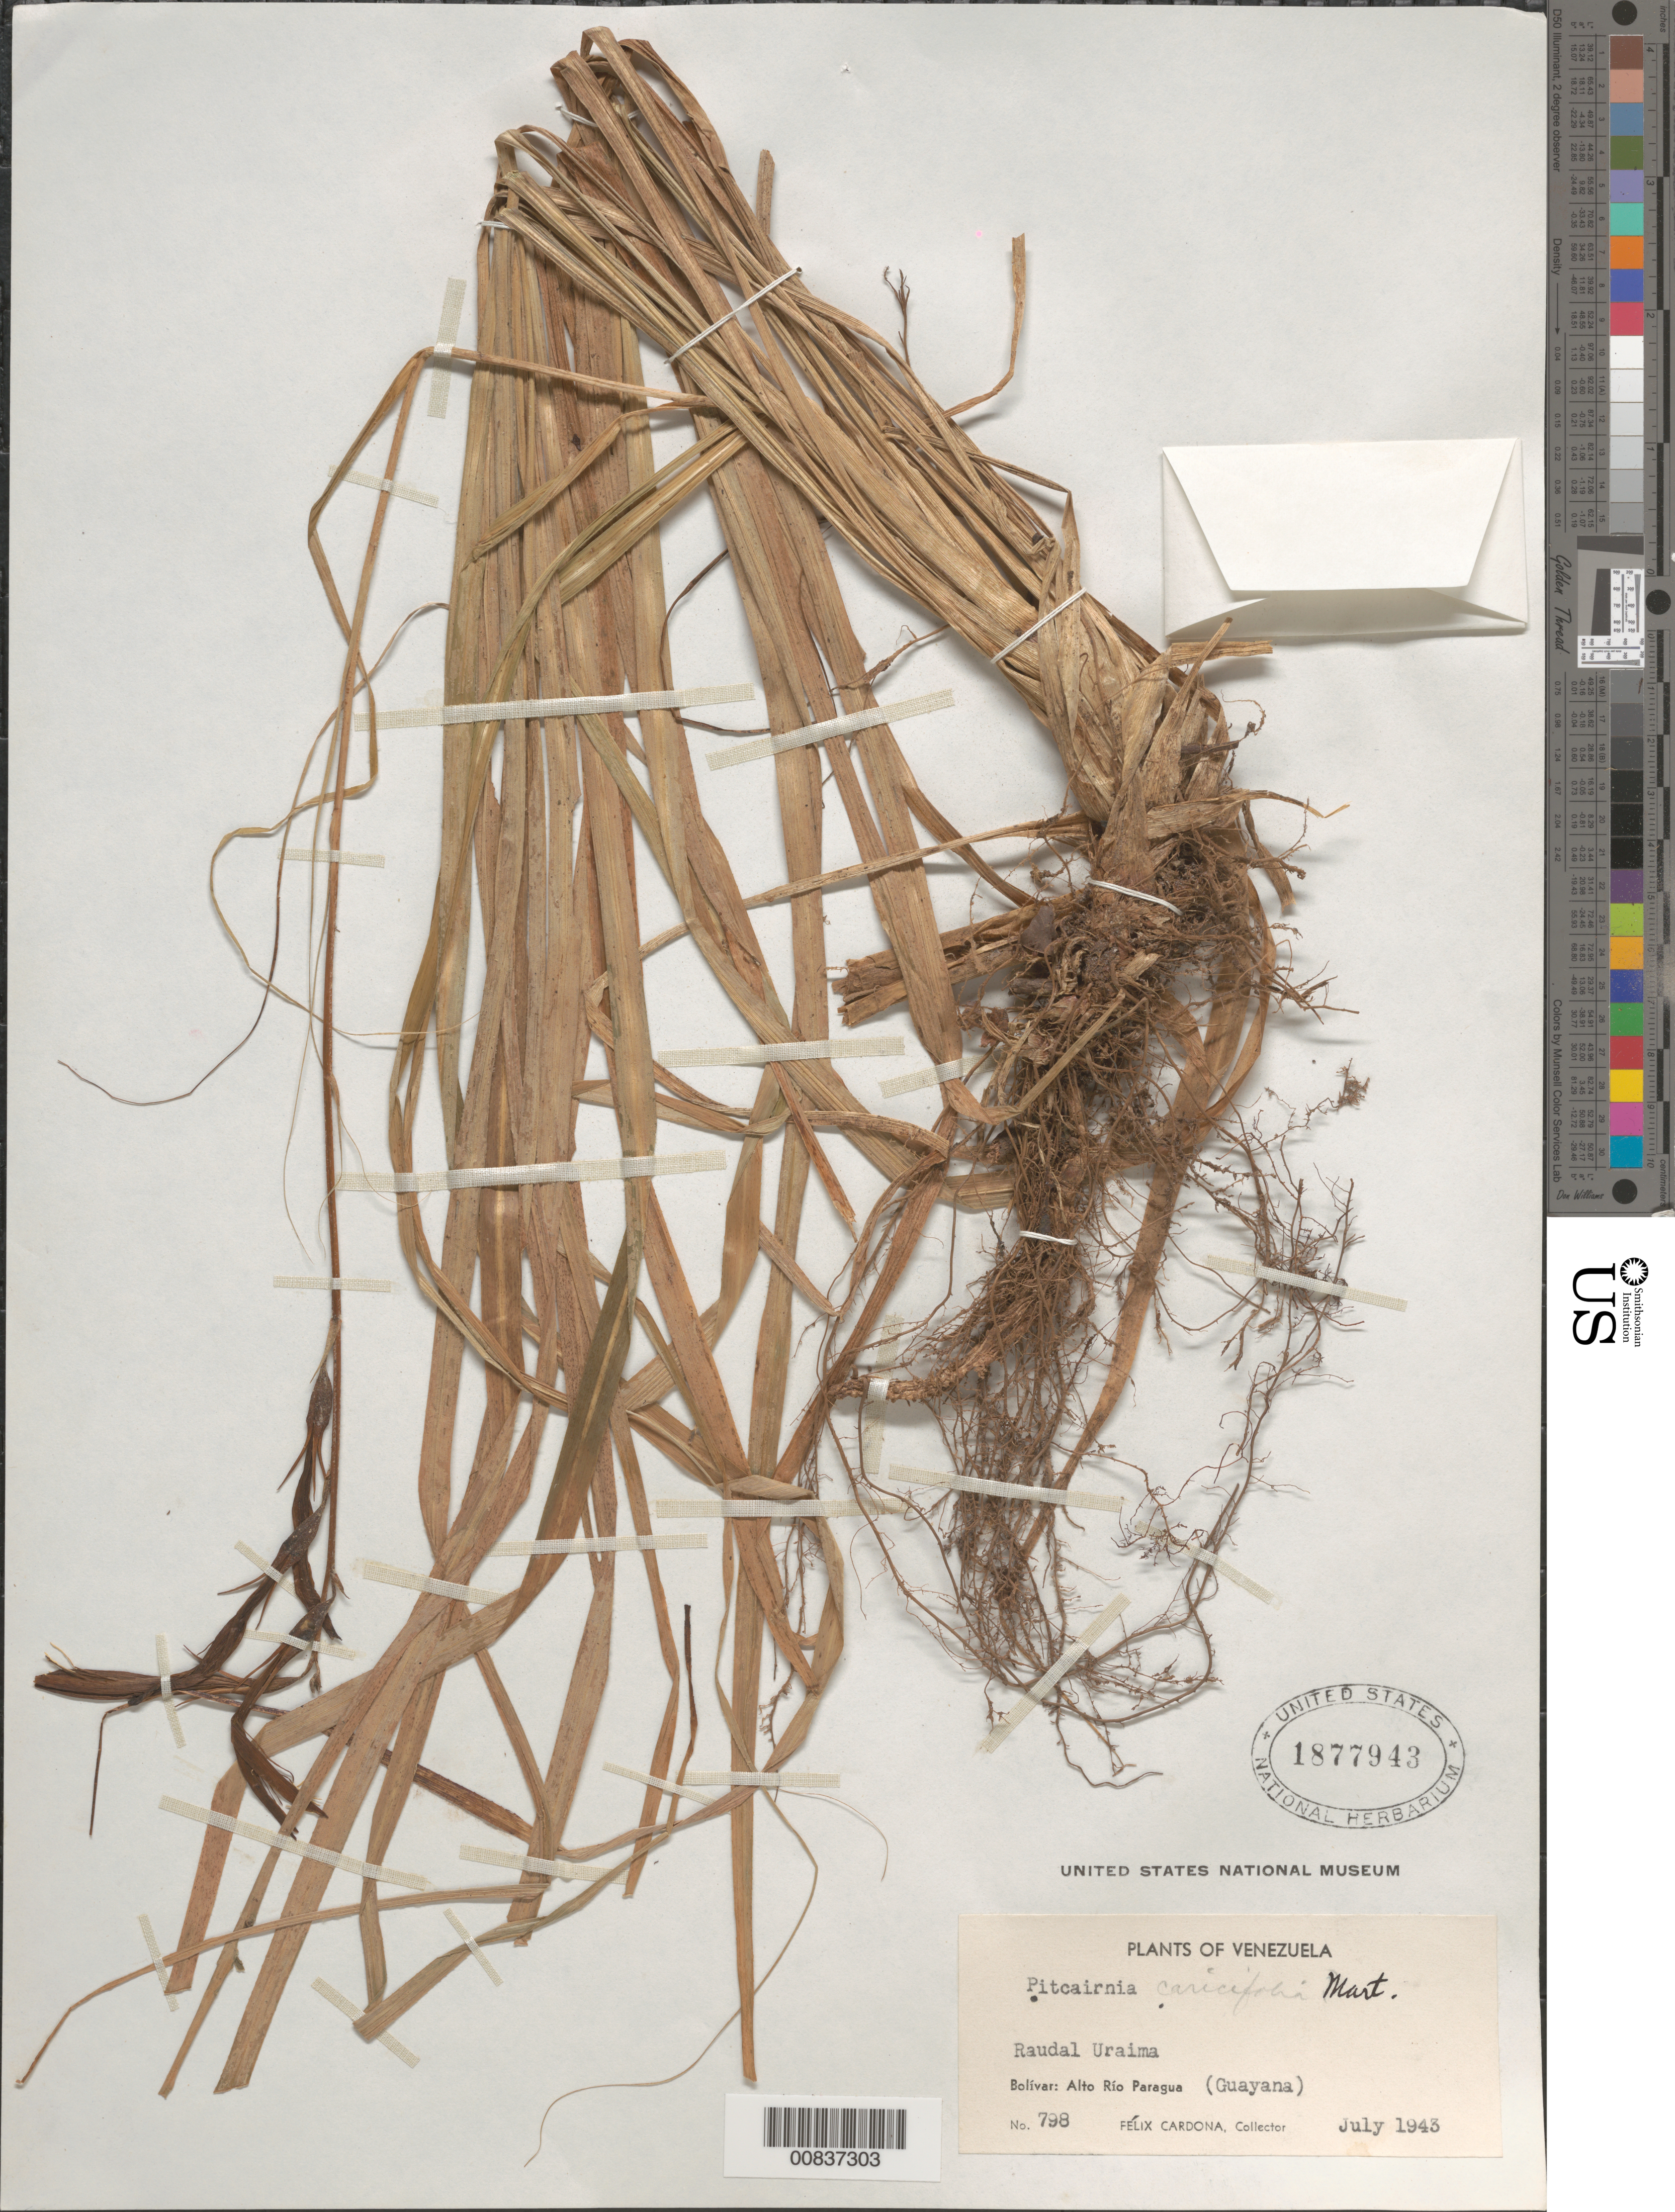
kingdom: Plantae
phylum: Tracheophyta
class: Liliopsida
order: Poales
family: Bromeliaceae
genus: Pitcairnia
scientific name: Pitcairnia caricifolia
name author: Mart. ex Schult. f.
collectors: F. Cardona Puig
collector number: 798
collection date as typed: Jul-43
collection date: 1943-07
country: Venezuela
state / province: Bolívar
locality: Alto Río Paragua, Raudal Uraima (Guayana)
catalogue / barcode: US 1877943